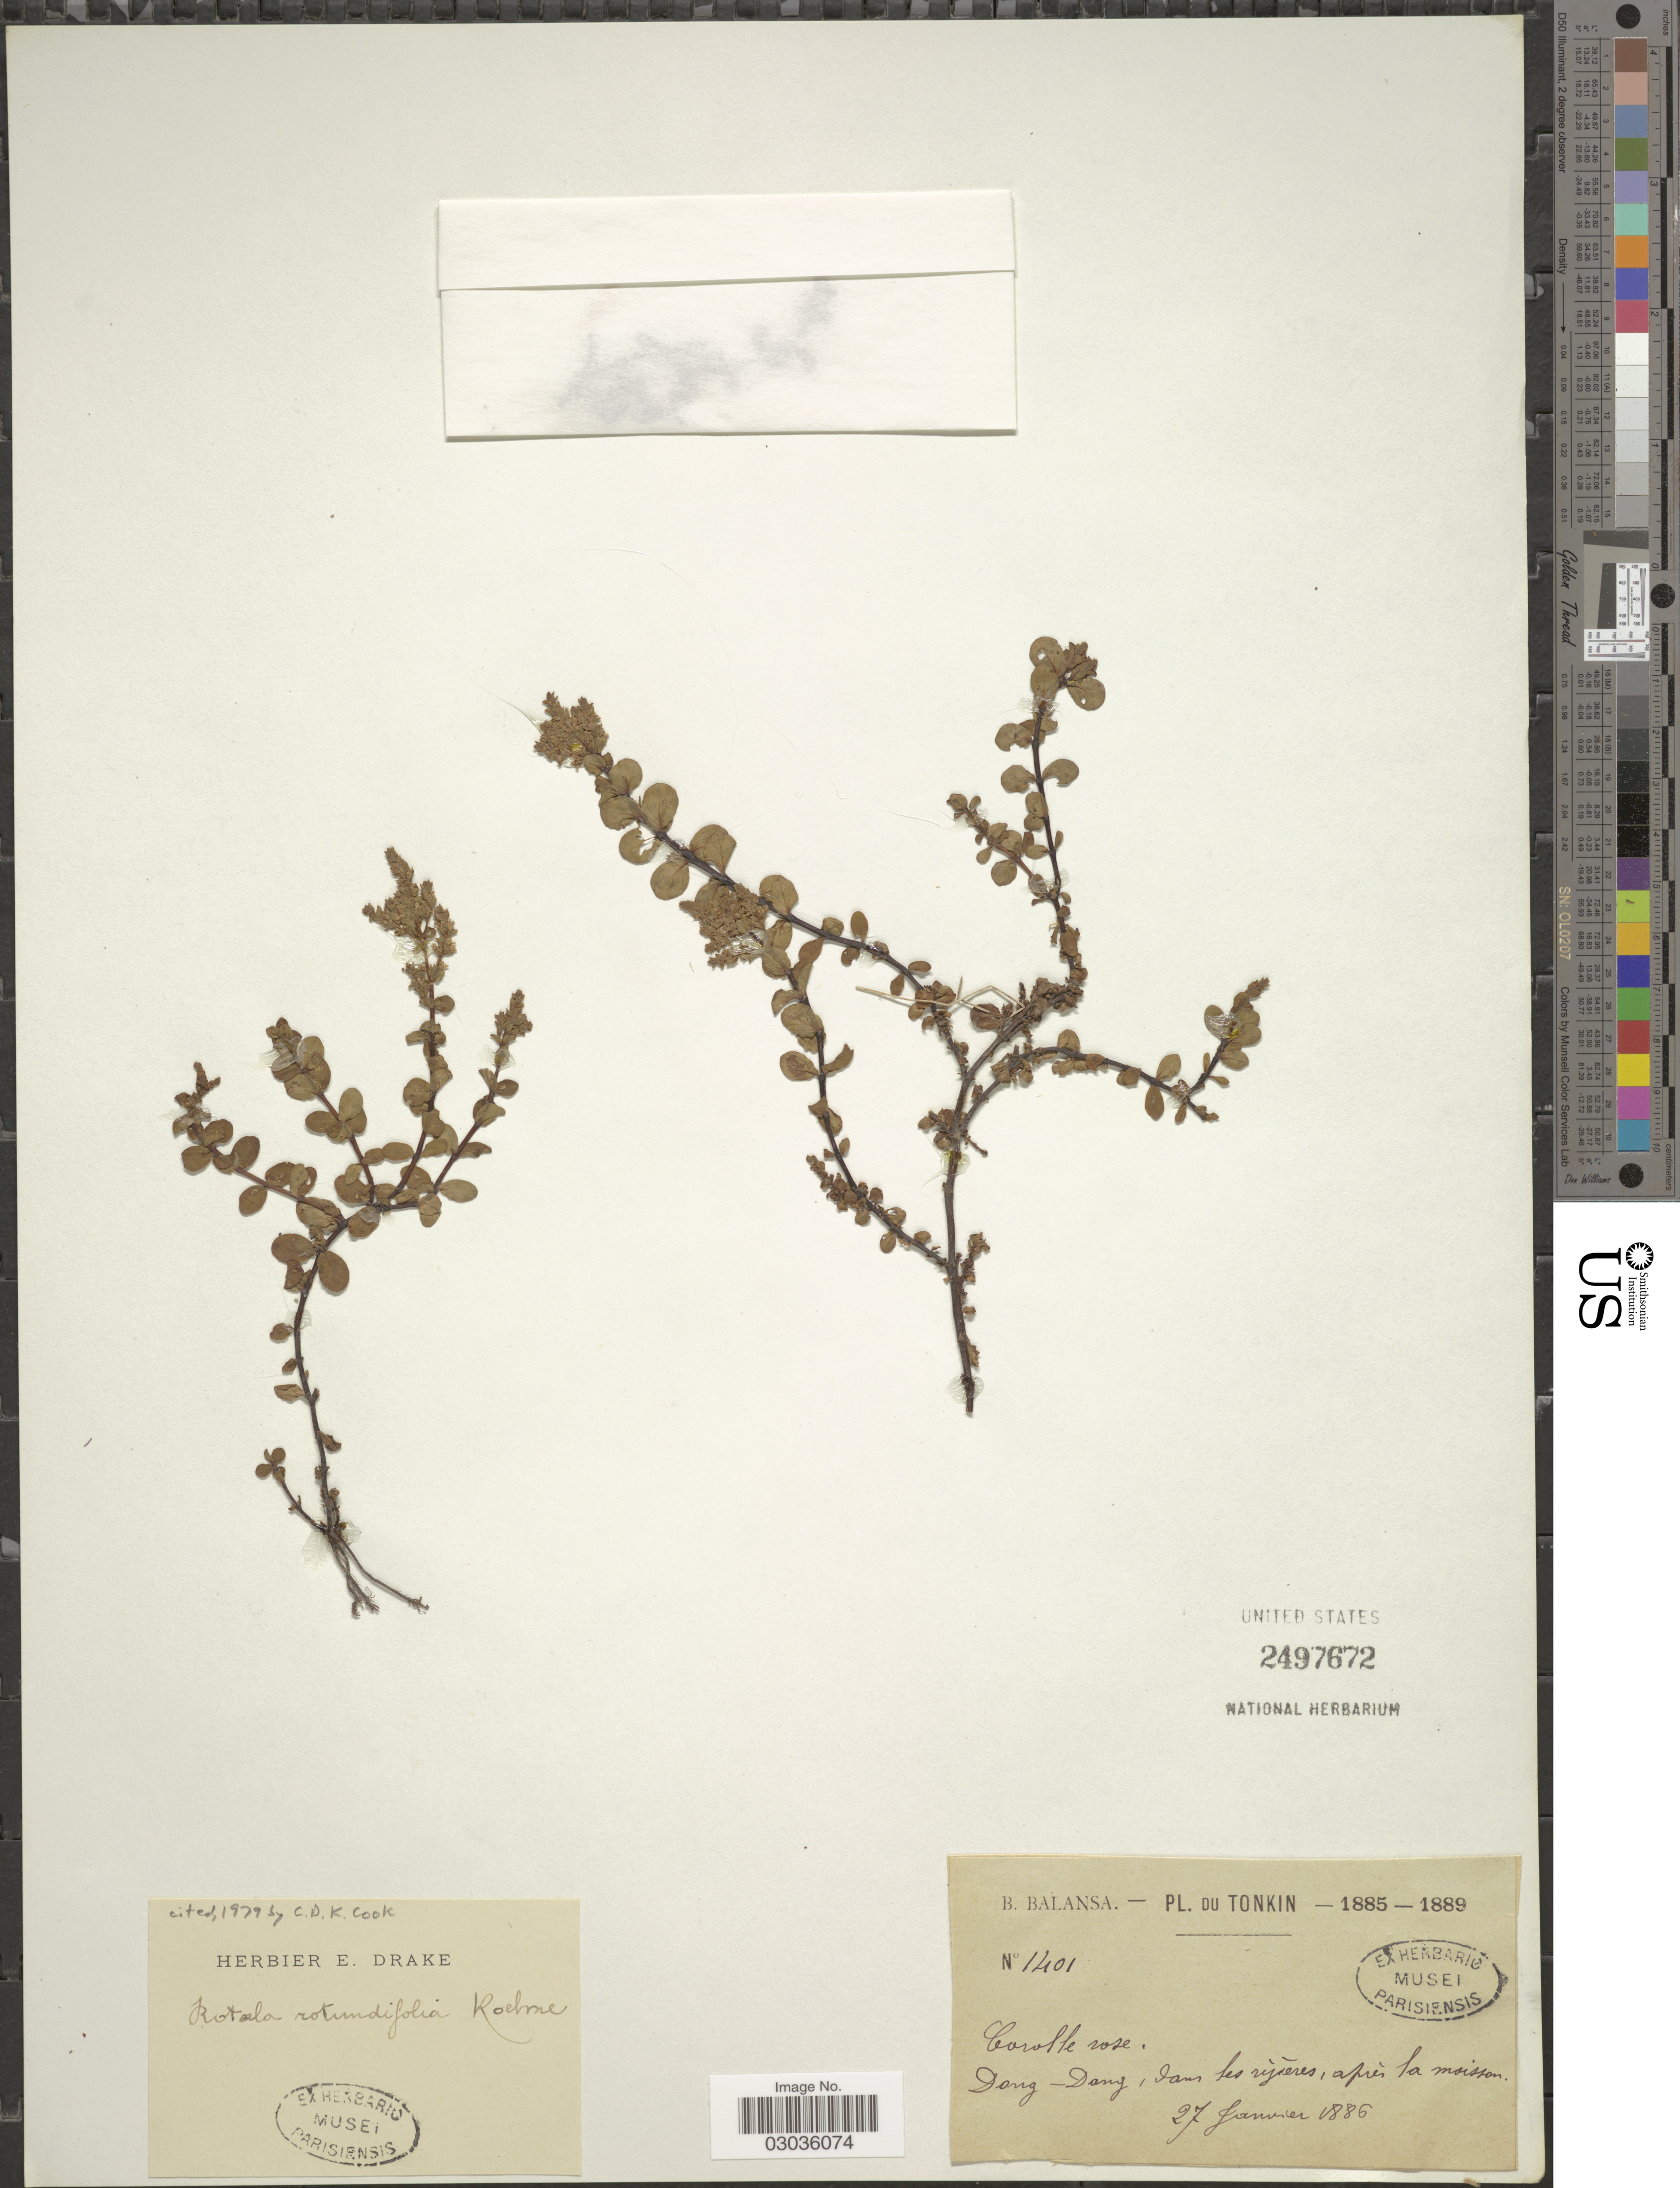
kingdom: Plantae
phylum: Tracheophyta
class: Magnoliopsida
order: Myrtales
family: Lythraceae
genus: Rotala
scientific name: Rotala rotundifolia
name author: (Buch.-Ham. & Roxb.) Koehne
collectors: B. Balansa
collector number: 1401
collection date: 1886-01-27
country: Vietnam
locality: Tonkin, Dong-Dang.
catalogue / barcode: US 2497672